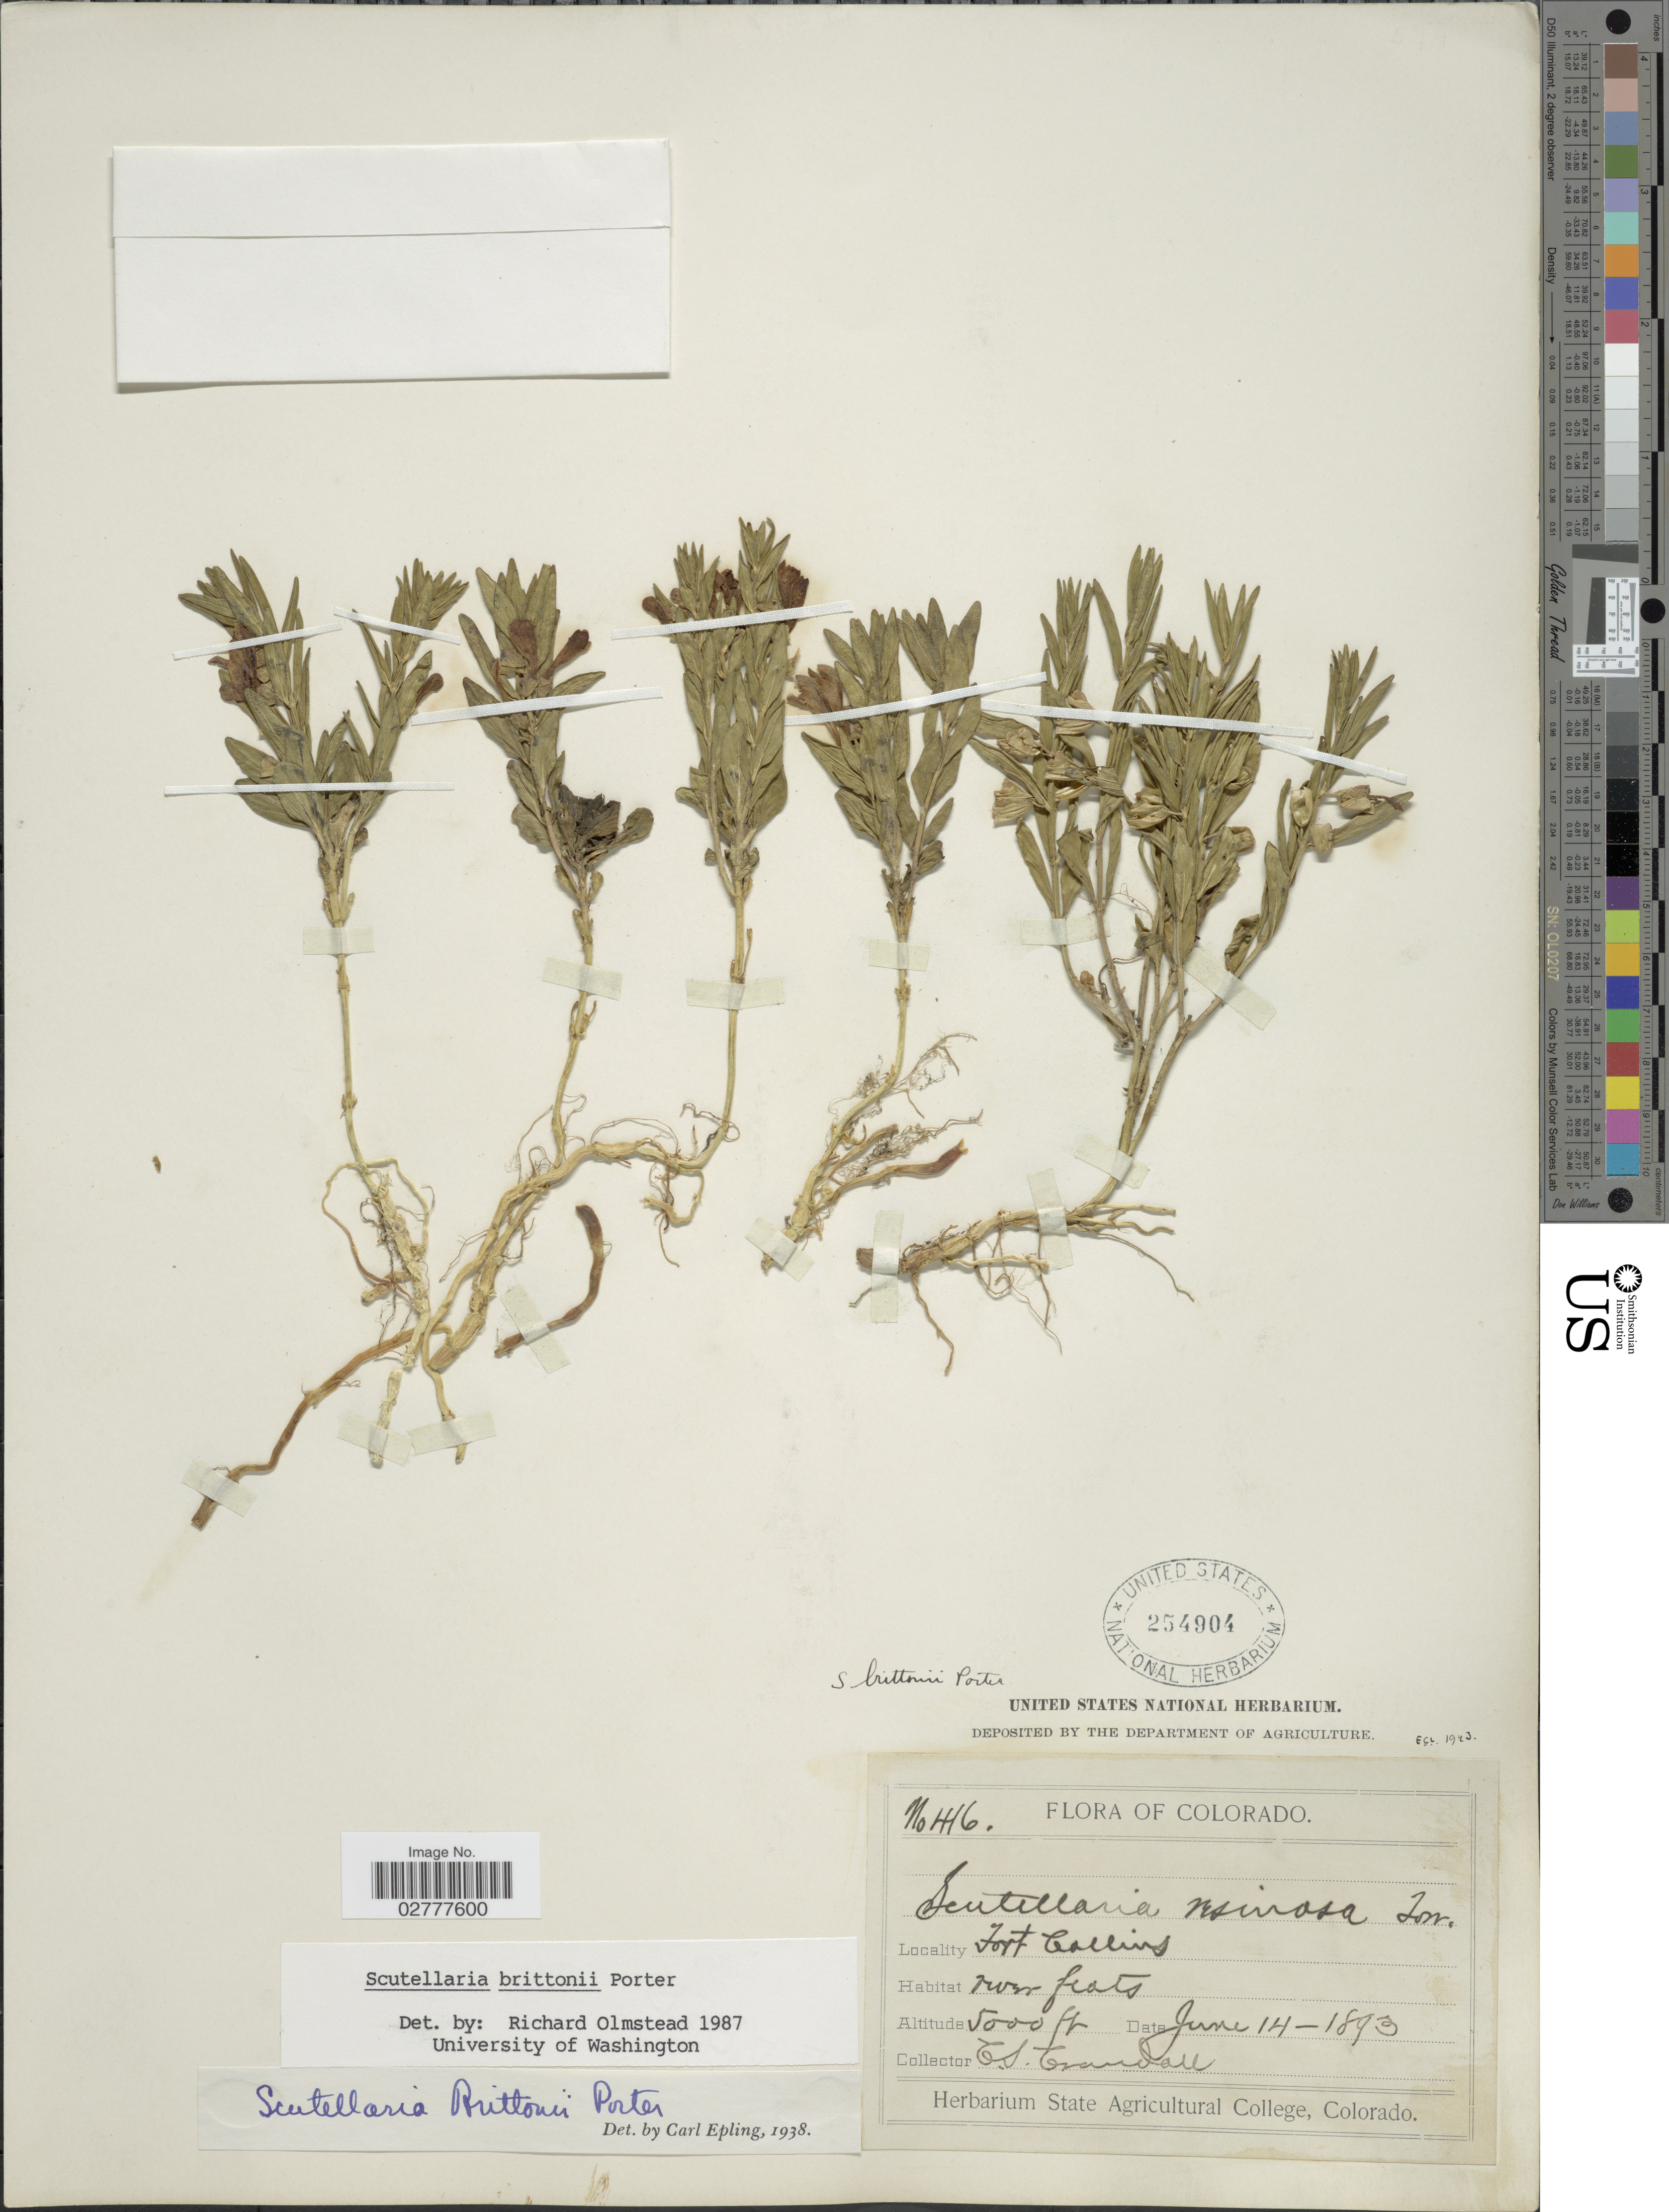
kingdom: Plantae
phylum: Tracheophyta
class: Magnoliopsida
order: Lamiales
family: Lamiaceae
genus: Scutellaria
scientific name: Scutellaria brittonii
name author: Porter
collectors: C. Crandall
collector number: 416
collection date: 1893-06-14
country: United States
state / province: Colorado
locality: Fort Collins.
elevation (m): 1524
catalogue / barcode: US 254904